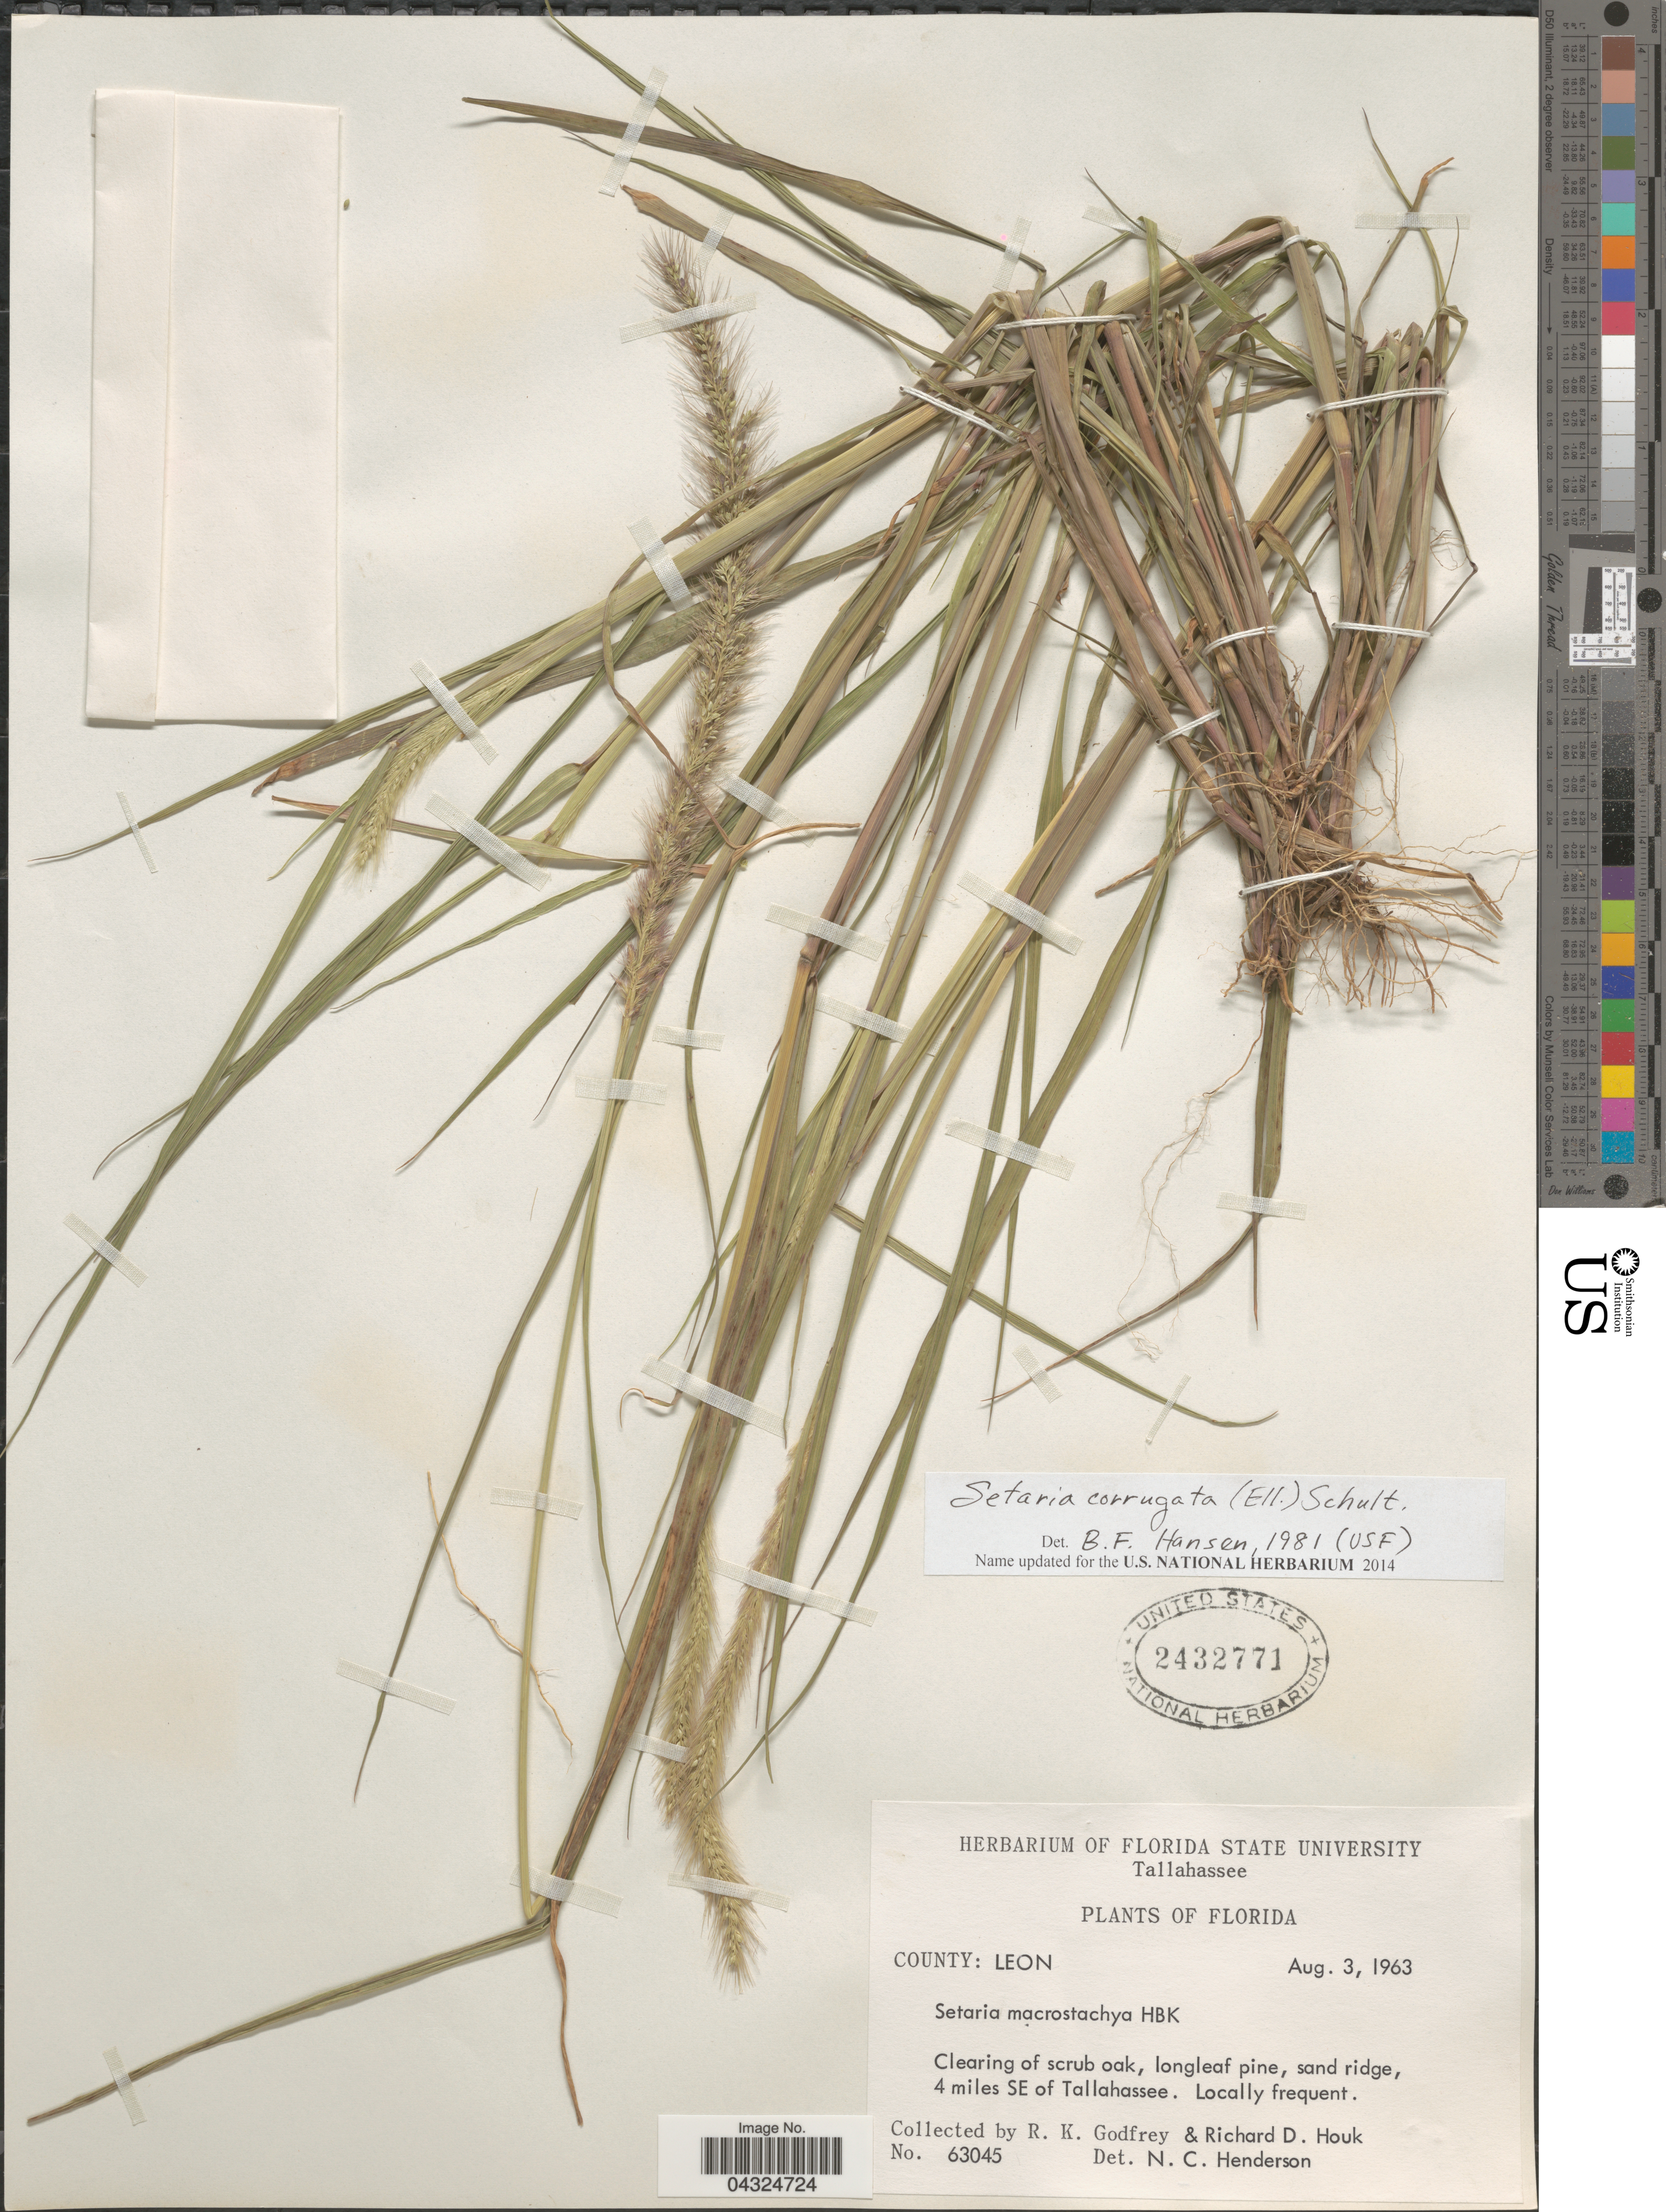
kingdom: Plantae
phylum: Tracheophyta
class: Liliopsida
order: Poales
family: Poaceae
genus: Setaria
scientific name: Setaria corrugata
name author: (Elliott) Schult.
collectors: R. K. Godfrey & R. Houk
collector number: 63045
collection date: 1963-08-03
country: United States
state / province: Florida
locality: County: Leon. Clearing of scrub oak, longleaf pine, sand ridge, 4 miles SE of Tallahassee.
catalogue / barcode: US 2432771